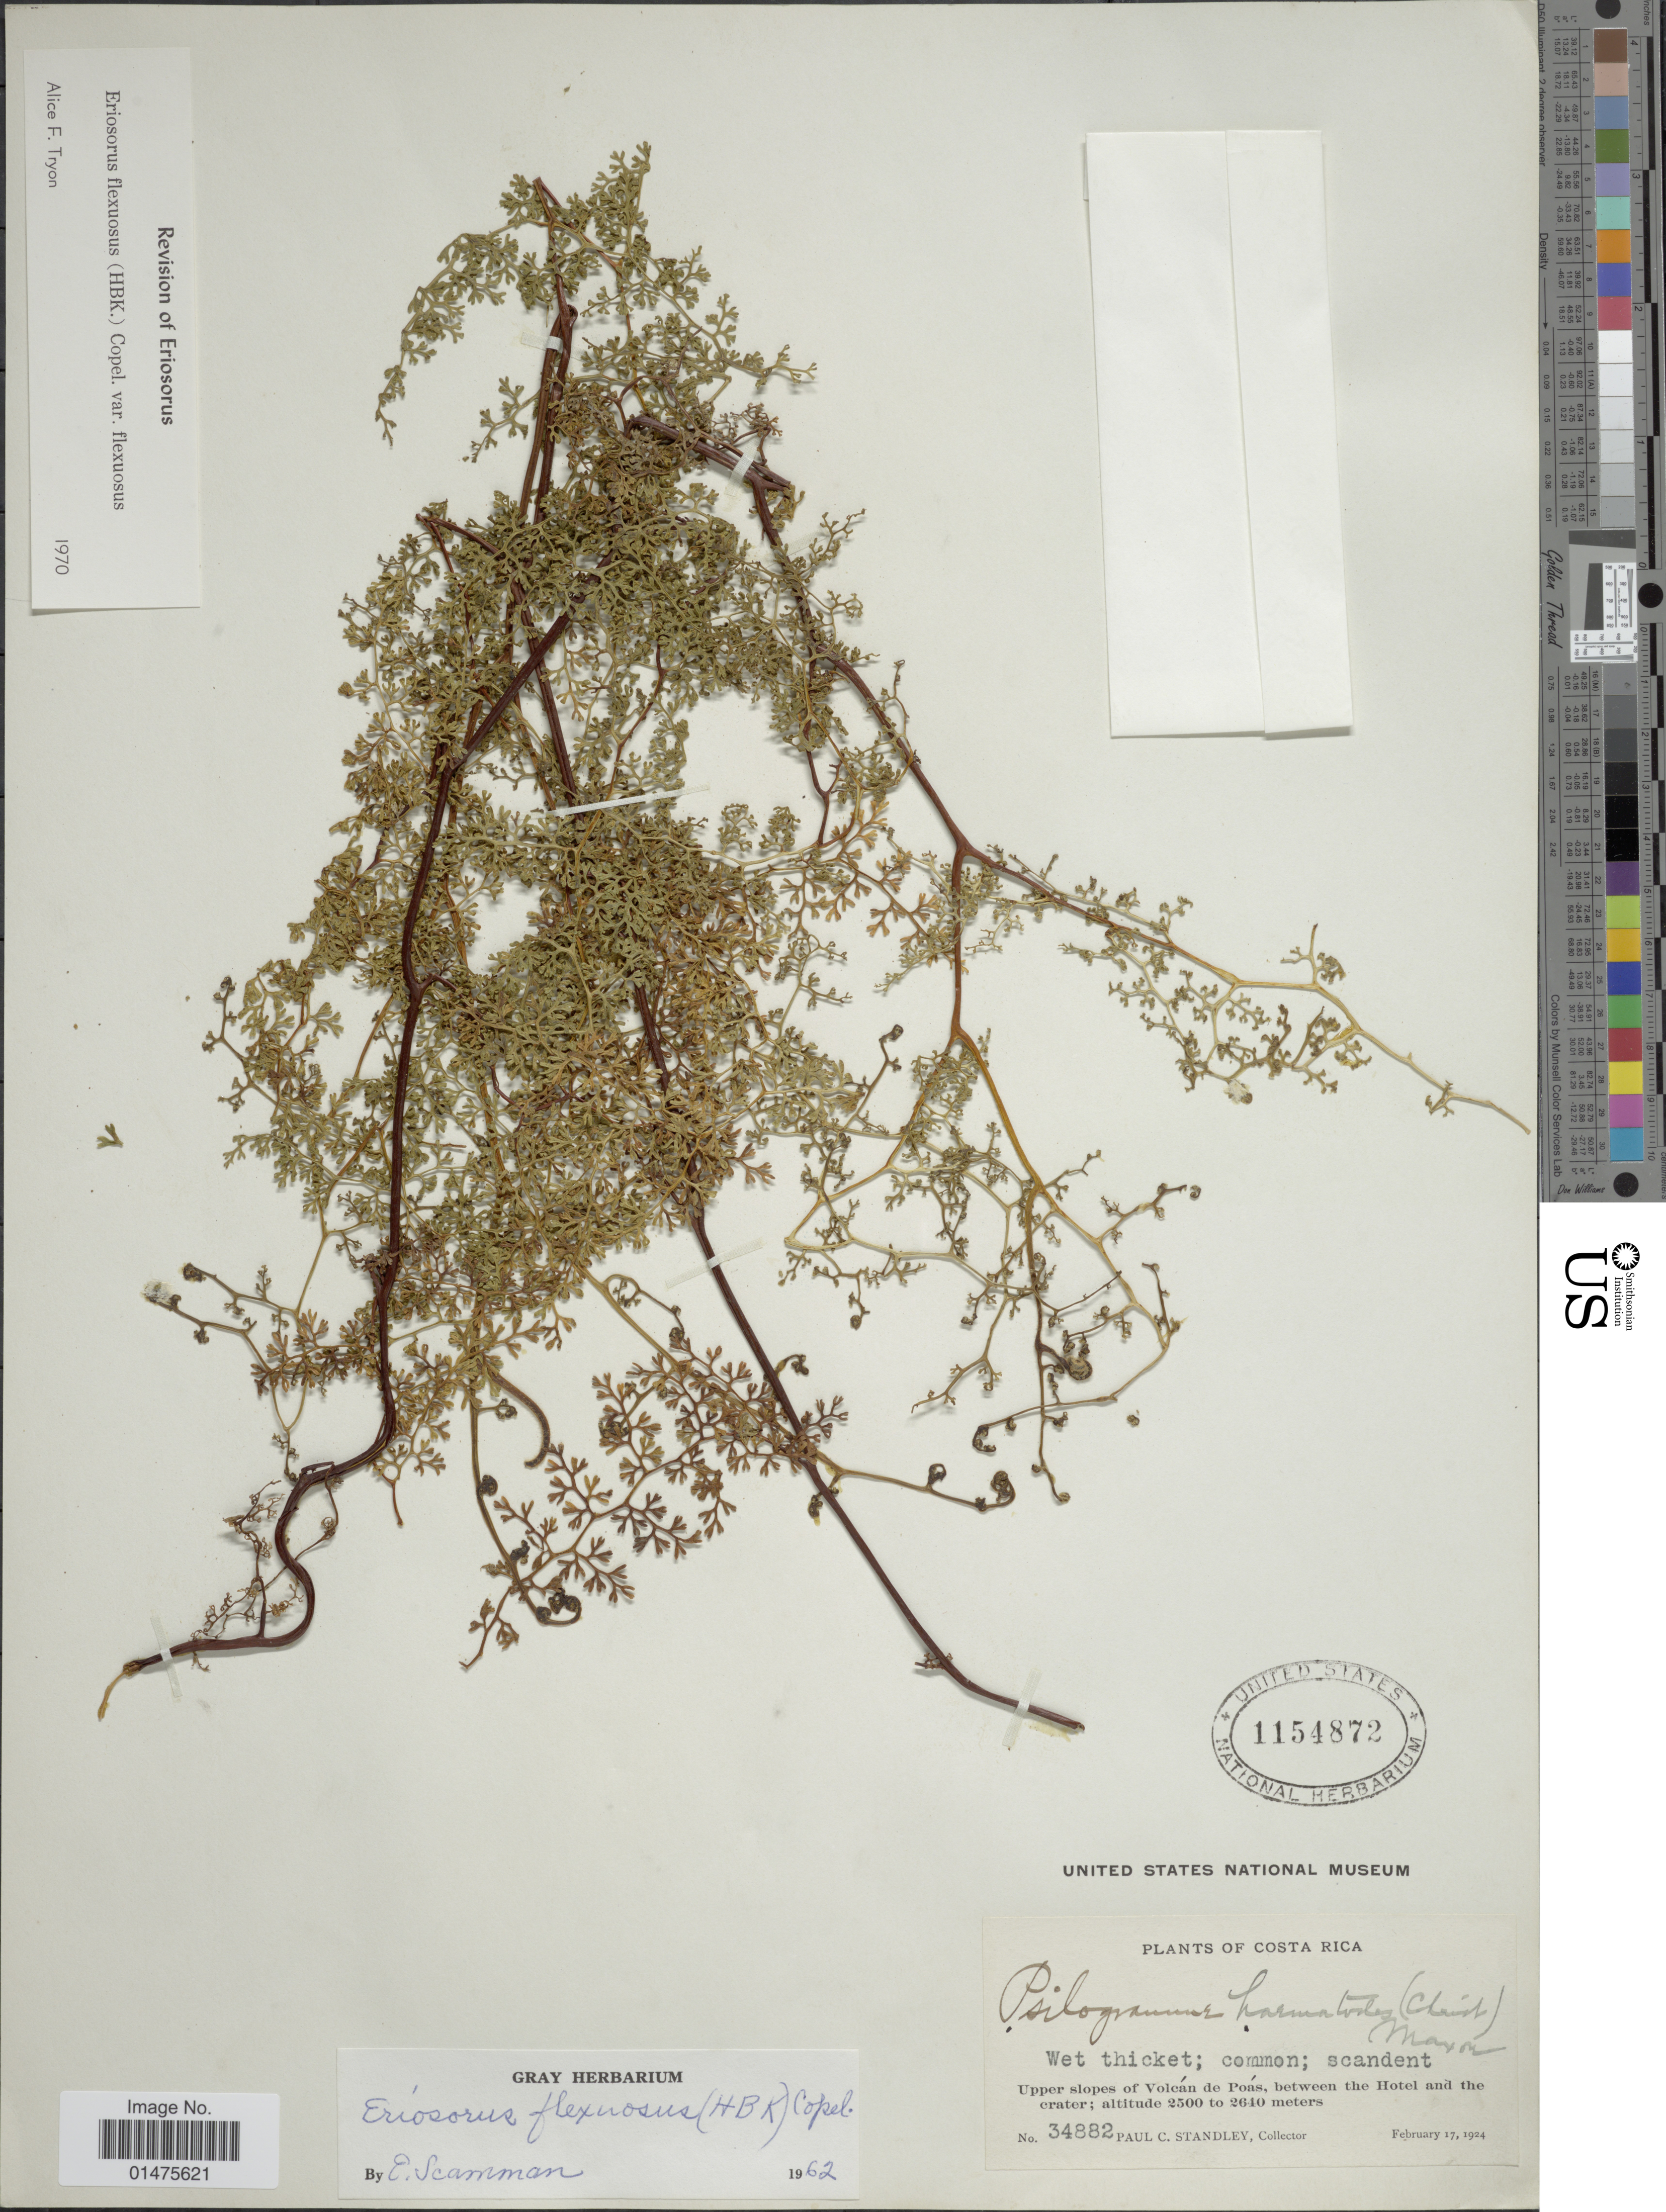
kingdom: Plantae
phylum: Tracheophyta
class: Polypodiopsida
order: Polypodiales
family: Pteridaceae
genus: Jamesonia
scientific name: Jamesonia flexuosa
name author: (Humb. & Bonpl.) Christenh.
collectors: P. C. Standley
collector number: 34882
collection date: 1924-02-17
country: Costa Rica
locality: Upper slopes of Volcán de Poás, between the Hotel and the crater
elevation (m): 2500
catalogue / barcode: US 1154872